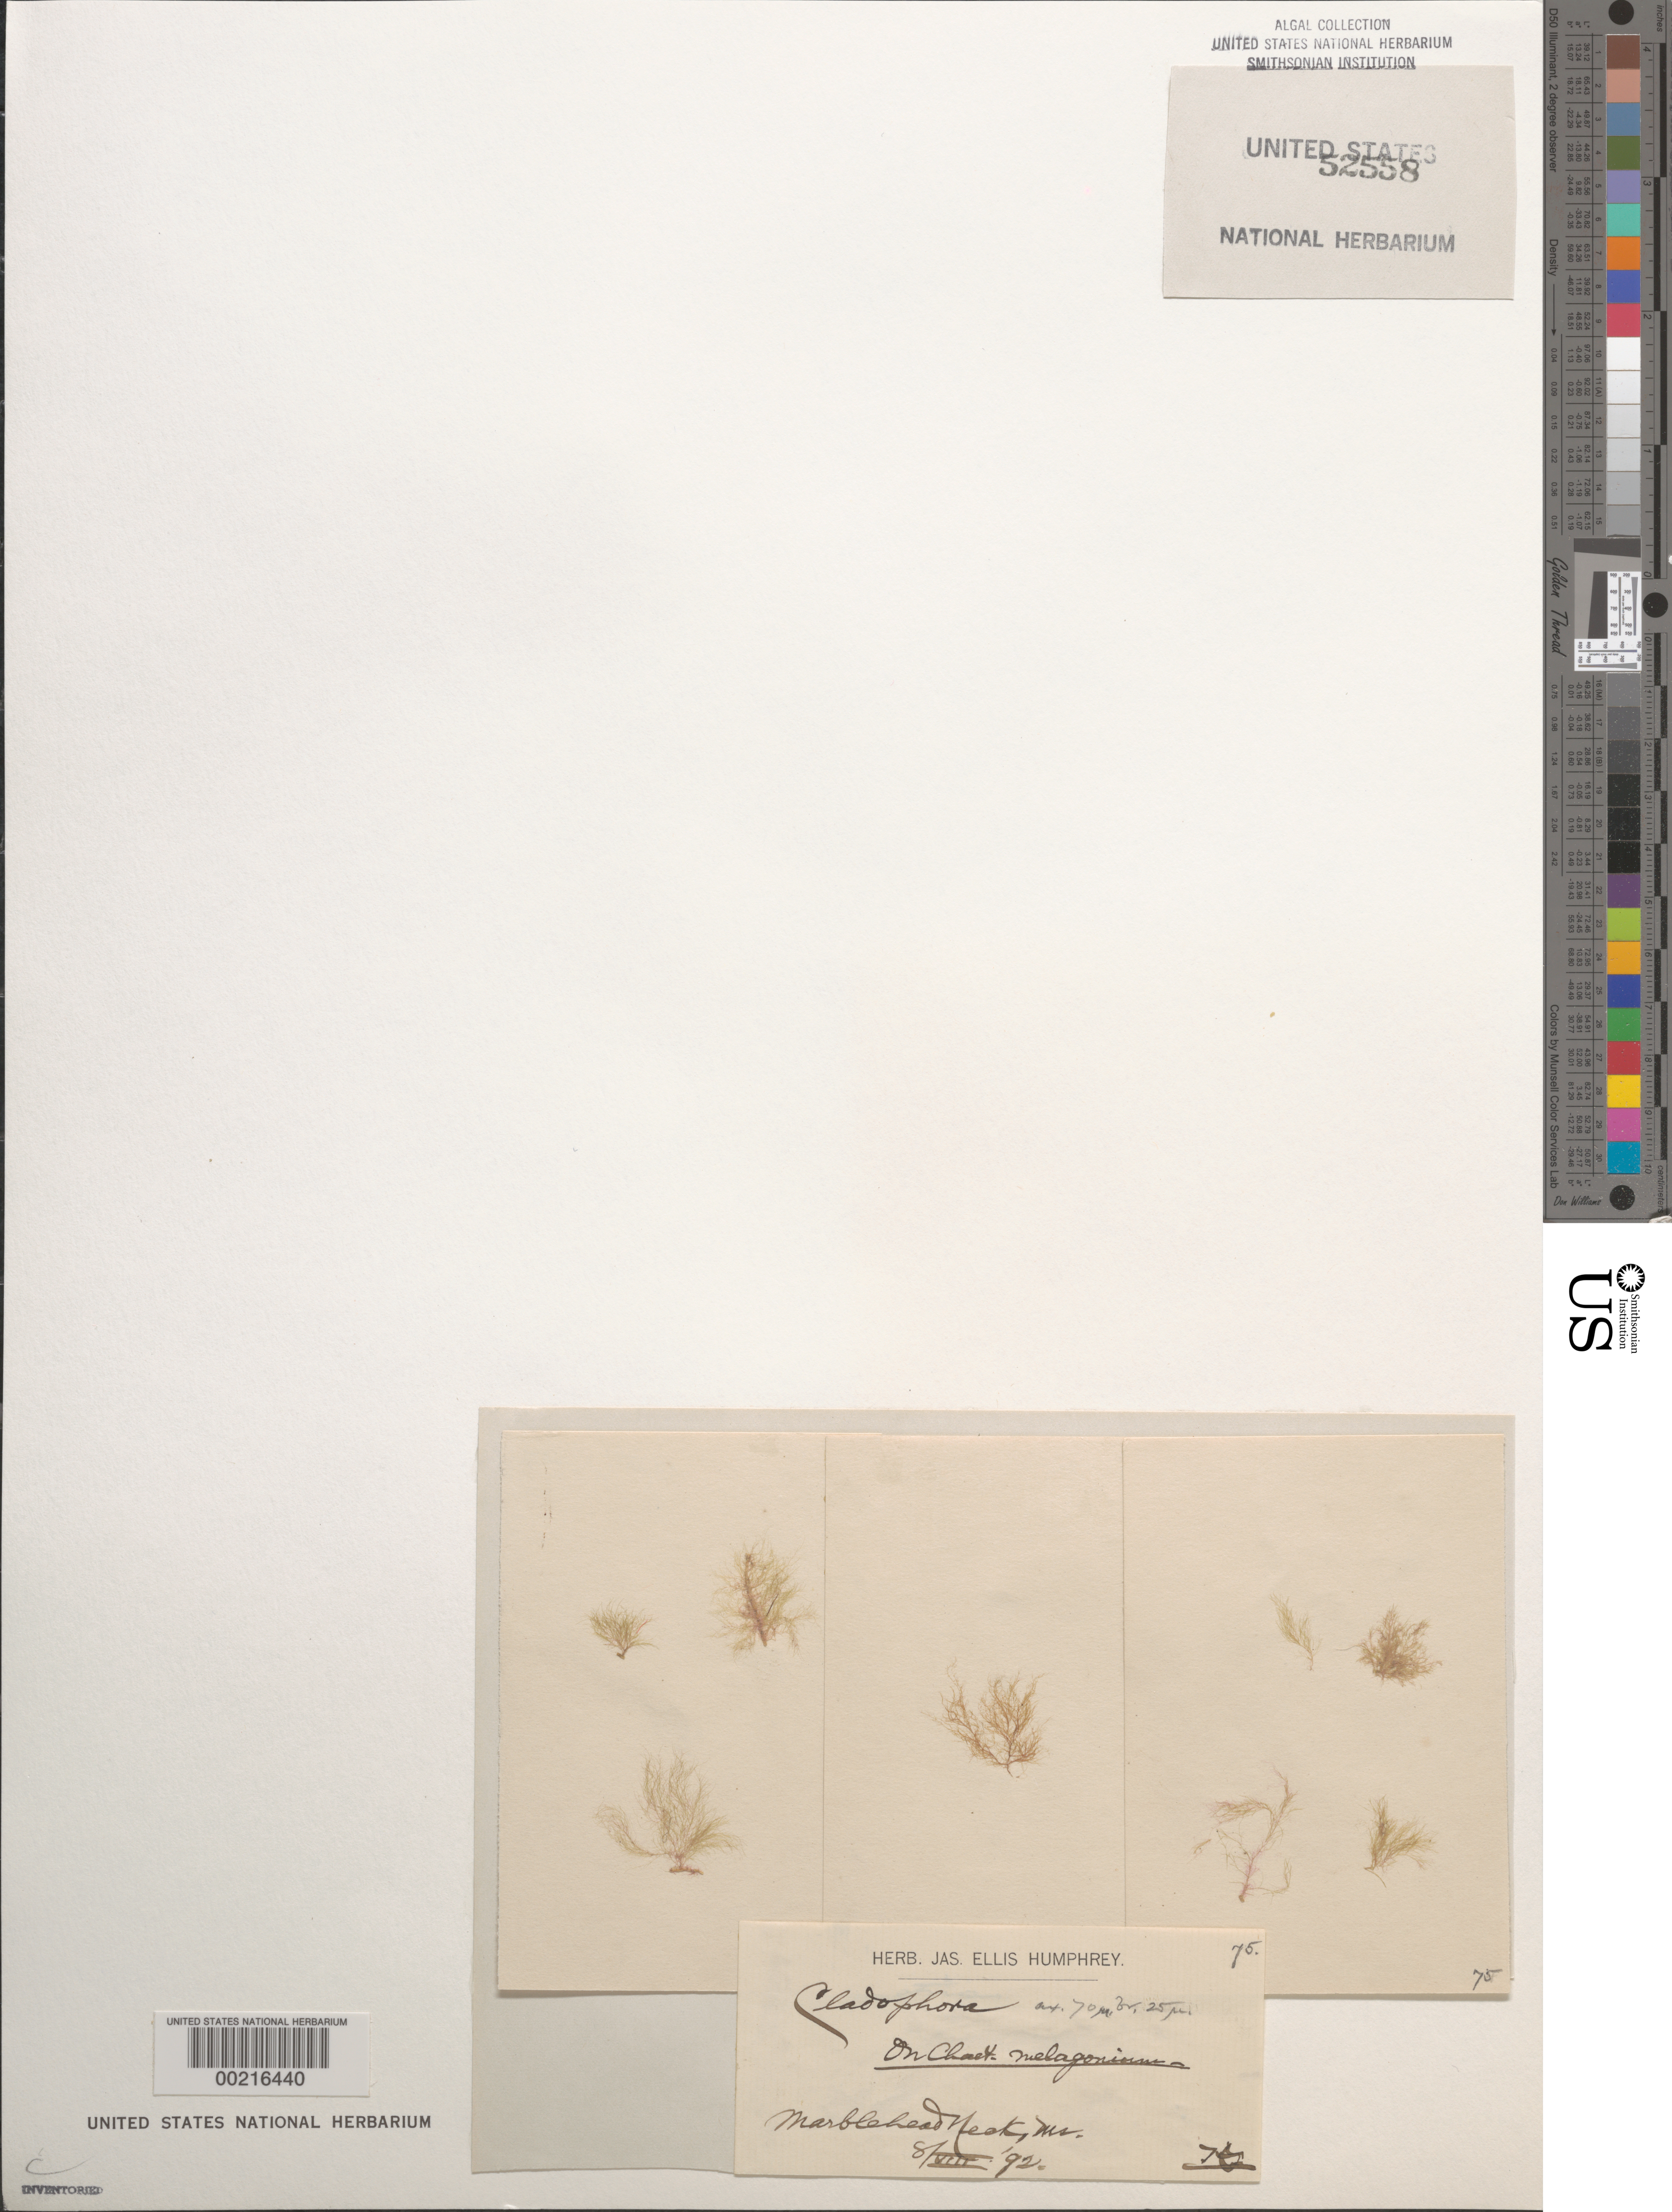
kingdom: Plantae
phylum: Chlorophyta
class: Ulvophyceae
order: Cladophorales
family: Cladophoraceae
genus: Cladophora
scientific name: Cladophora sp.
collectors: J. Humphrey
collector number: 75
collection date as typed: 08 Aug 1892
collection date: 1892-08-08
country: United States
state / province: Massachusetts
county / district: Essex County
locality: Marblehead Neck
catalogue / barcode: US 52558